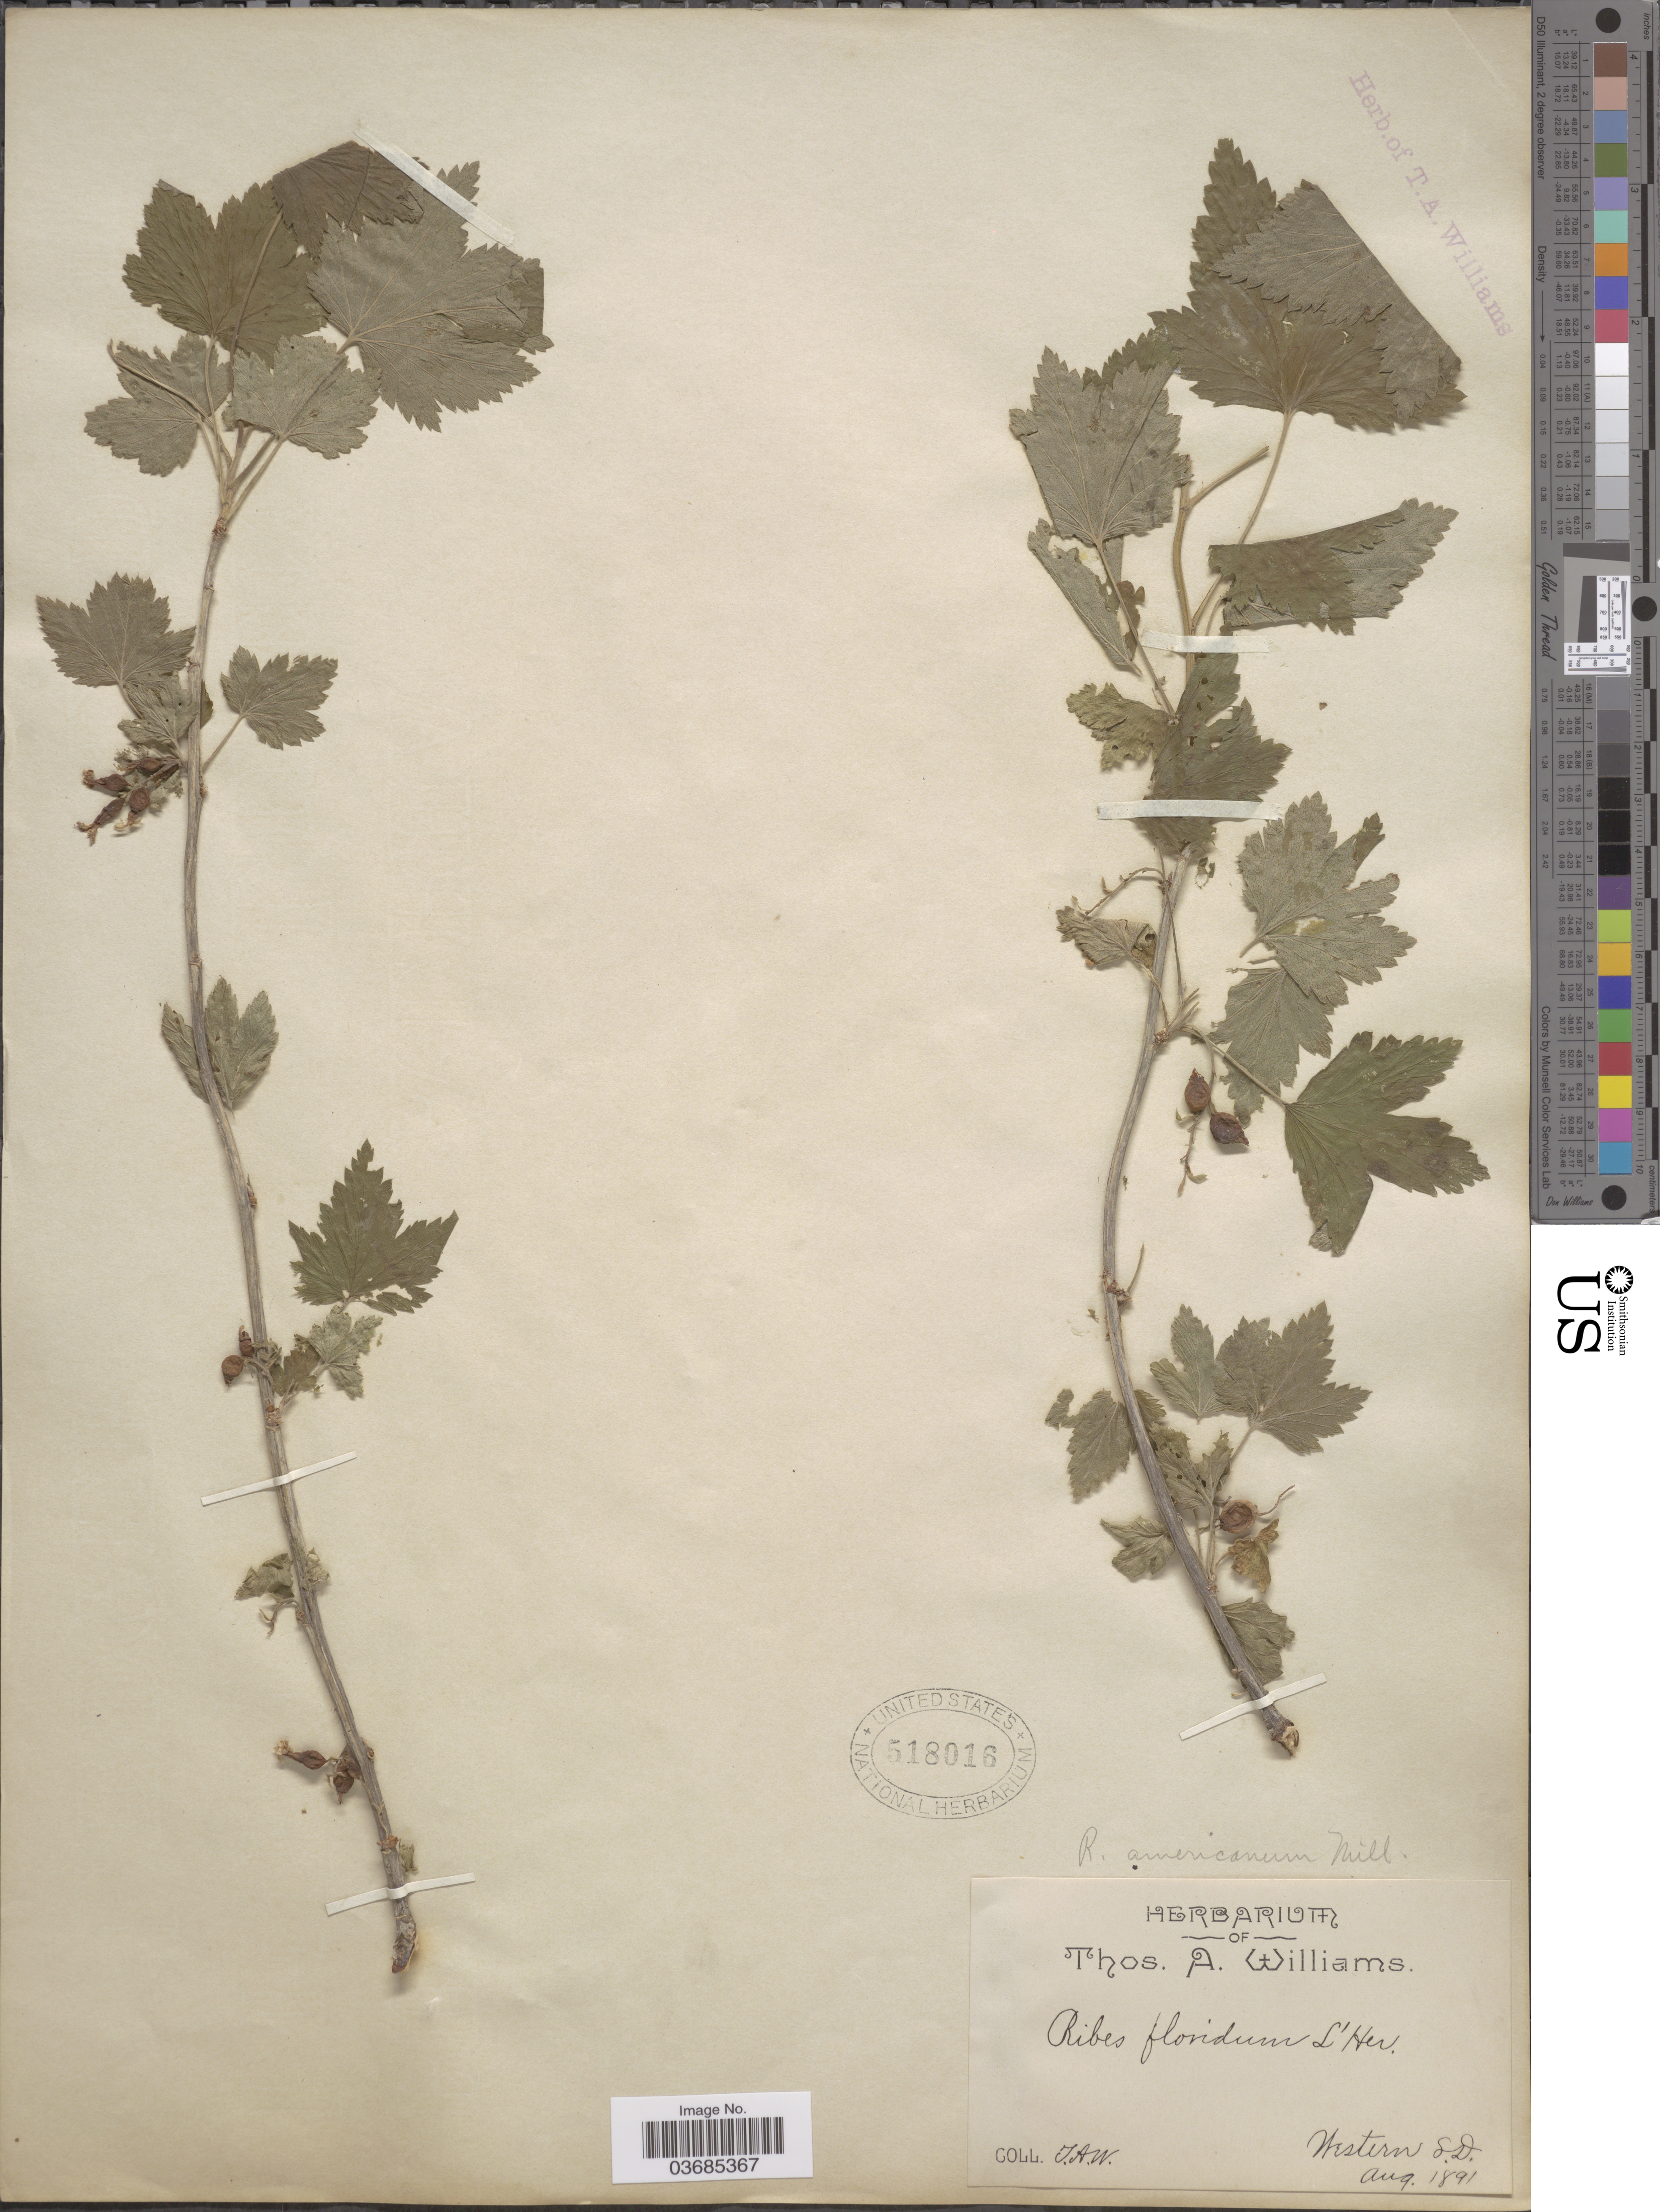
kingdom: Plantae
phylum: Tracheophyta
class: Magnoliopsida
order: Saxifragales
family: Grossulariaceae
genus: Ribes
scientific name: Ribes americanum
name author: Mill.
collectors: T. A. Williams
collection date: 1891-08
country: United States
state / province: South Dakota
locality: Western S.D.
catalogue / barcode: US 518016